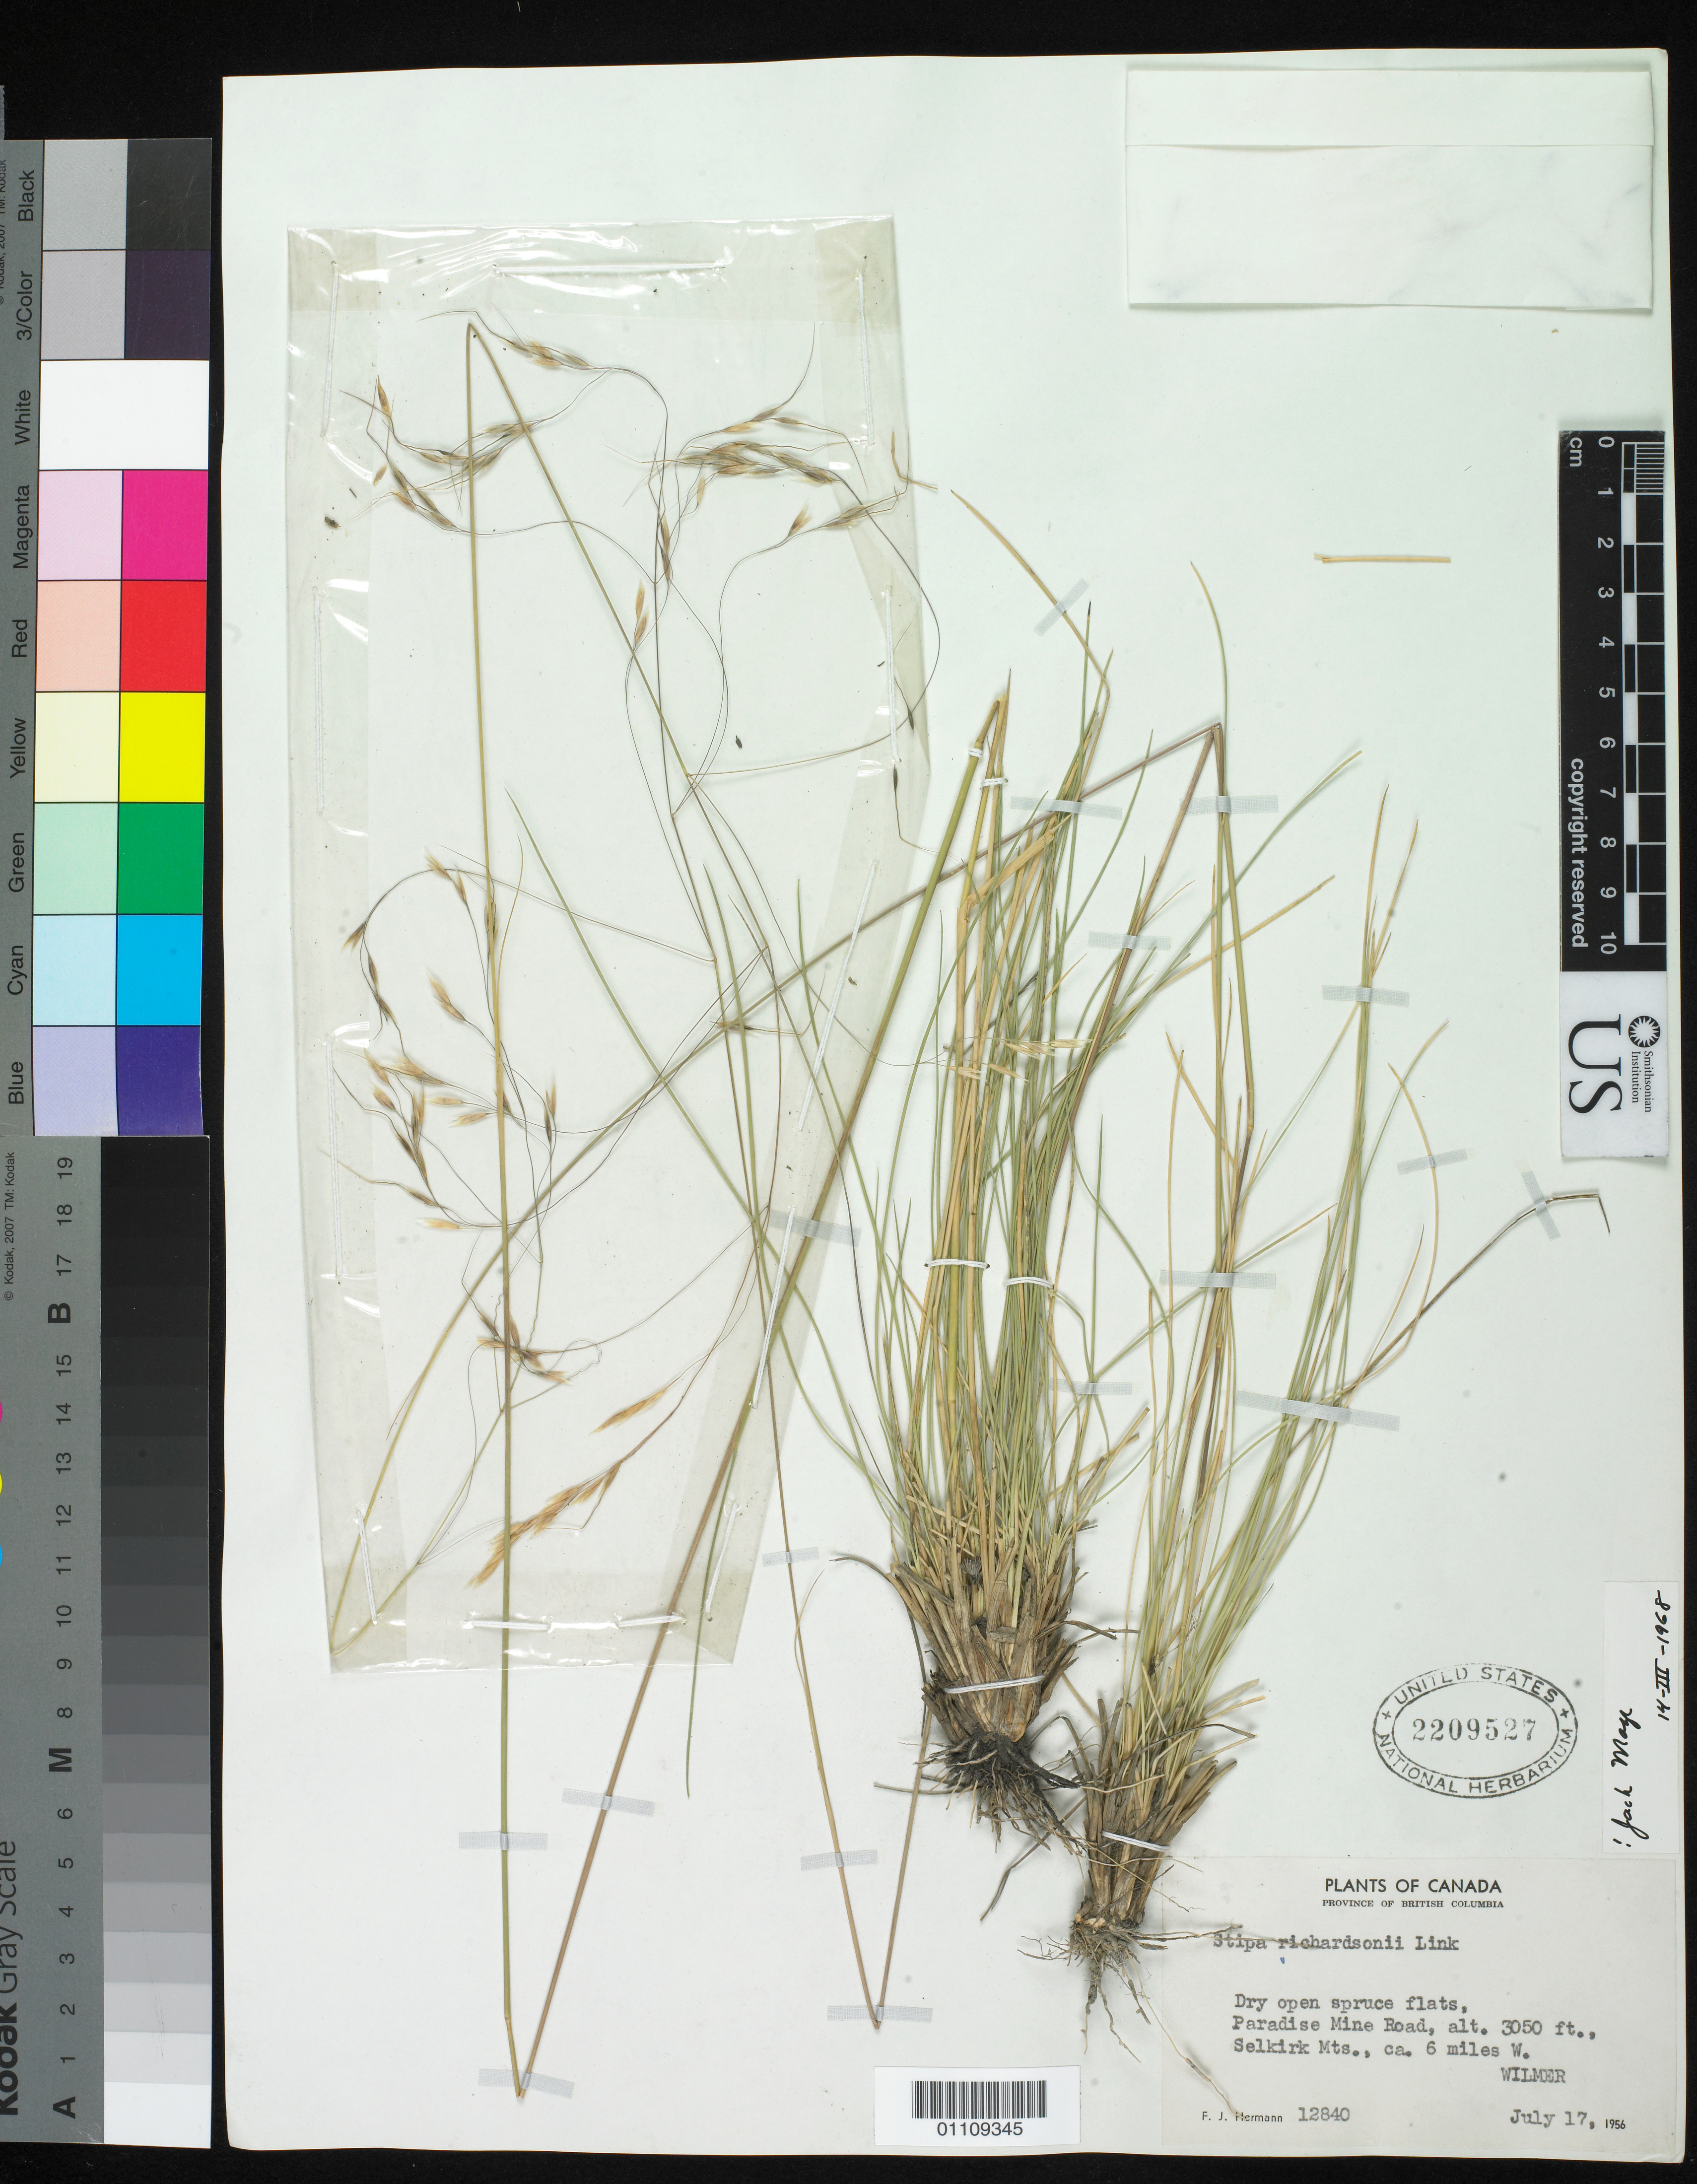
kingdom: Plantae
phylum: Tracheophyta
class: Liliopsida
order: Poales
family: Poaceae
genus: Eriocoma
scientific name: Eriocoma richardsonii ined.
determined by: Poaceae Reorganization Project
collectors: F. J. Hermann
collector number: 12840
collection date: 1956-07-17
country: Canada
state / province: British Columbia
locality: Dry open spruce flats, Paradise Mine Road, Selkirt Mt., ca. 6 mi. W.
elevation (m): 930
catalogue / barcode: US 2209527